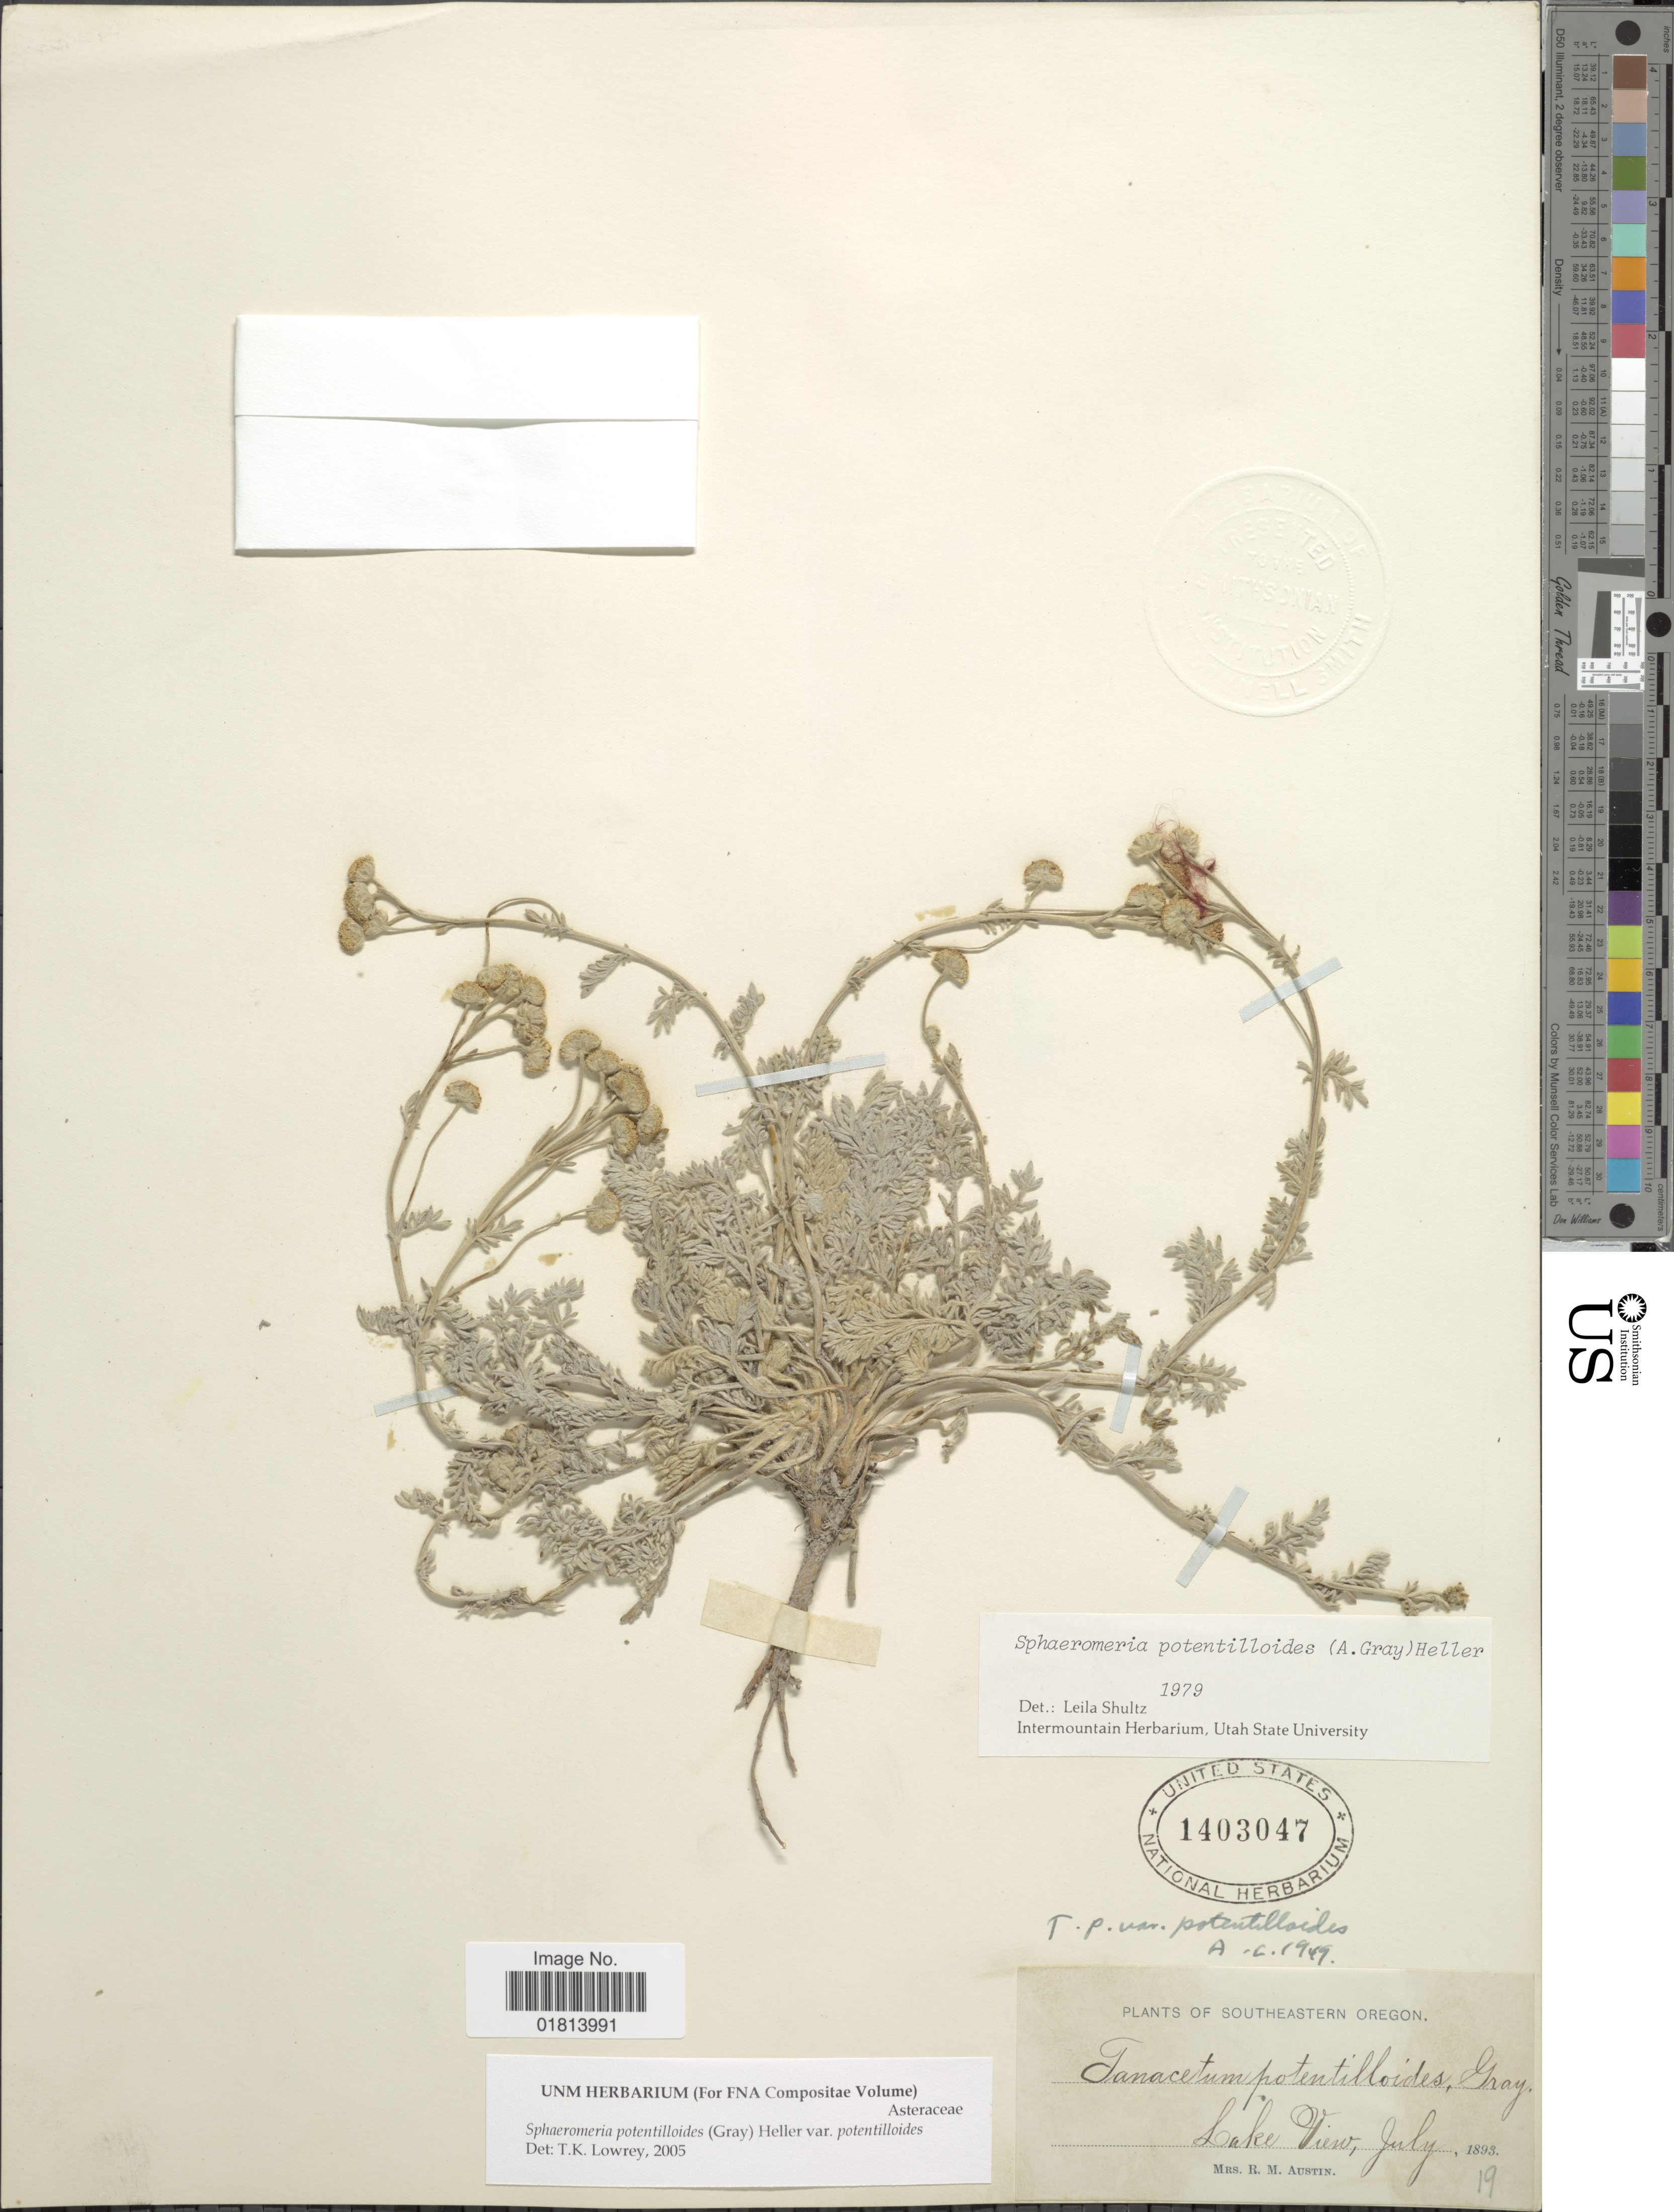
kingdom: Plantae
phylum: Tracheophyta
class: Magnoliopsida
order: Asterales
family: Asteraceae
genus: Sphaeromeria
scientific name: Sphaeromeria potentilloides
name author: (A. Gray) A. Heller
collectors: R. Austin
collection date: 1893-07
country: United States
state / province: Oregon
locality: Southeastern Oregon. Lake View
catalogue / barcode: US 1403047